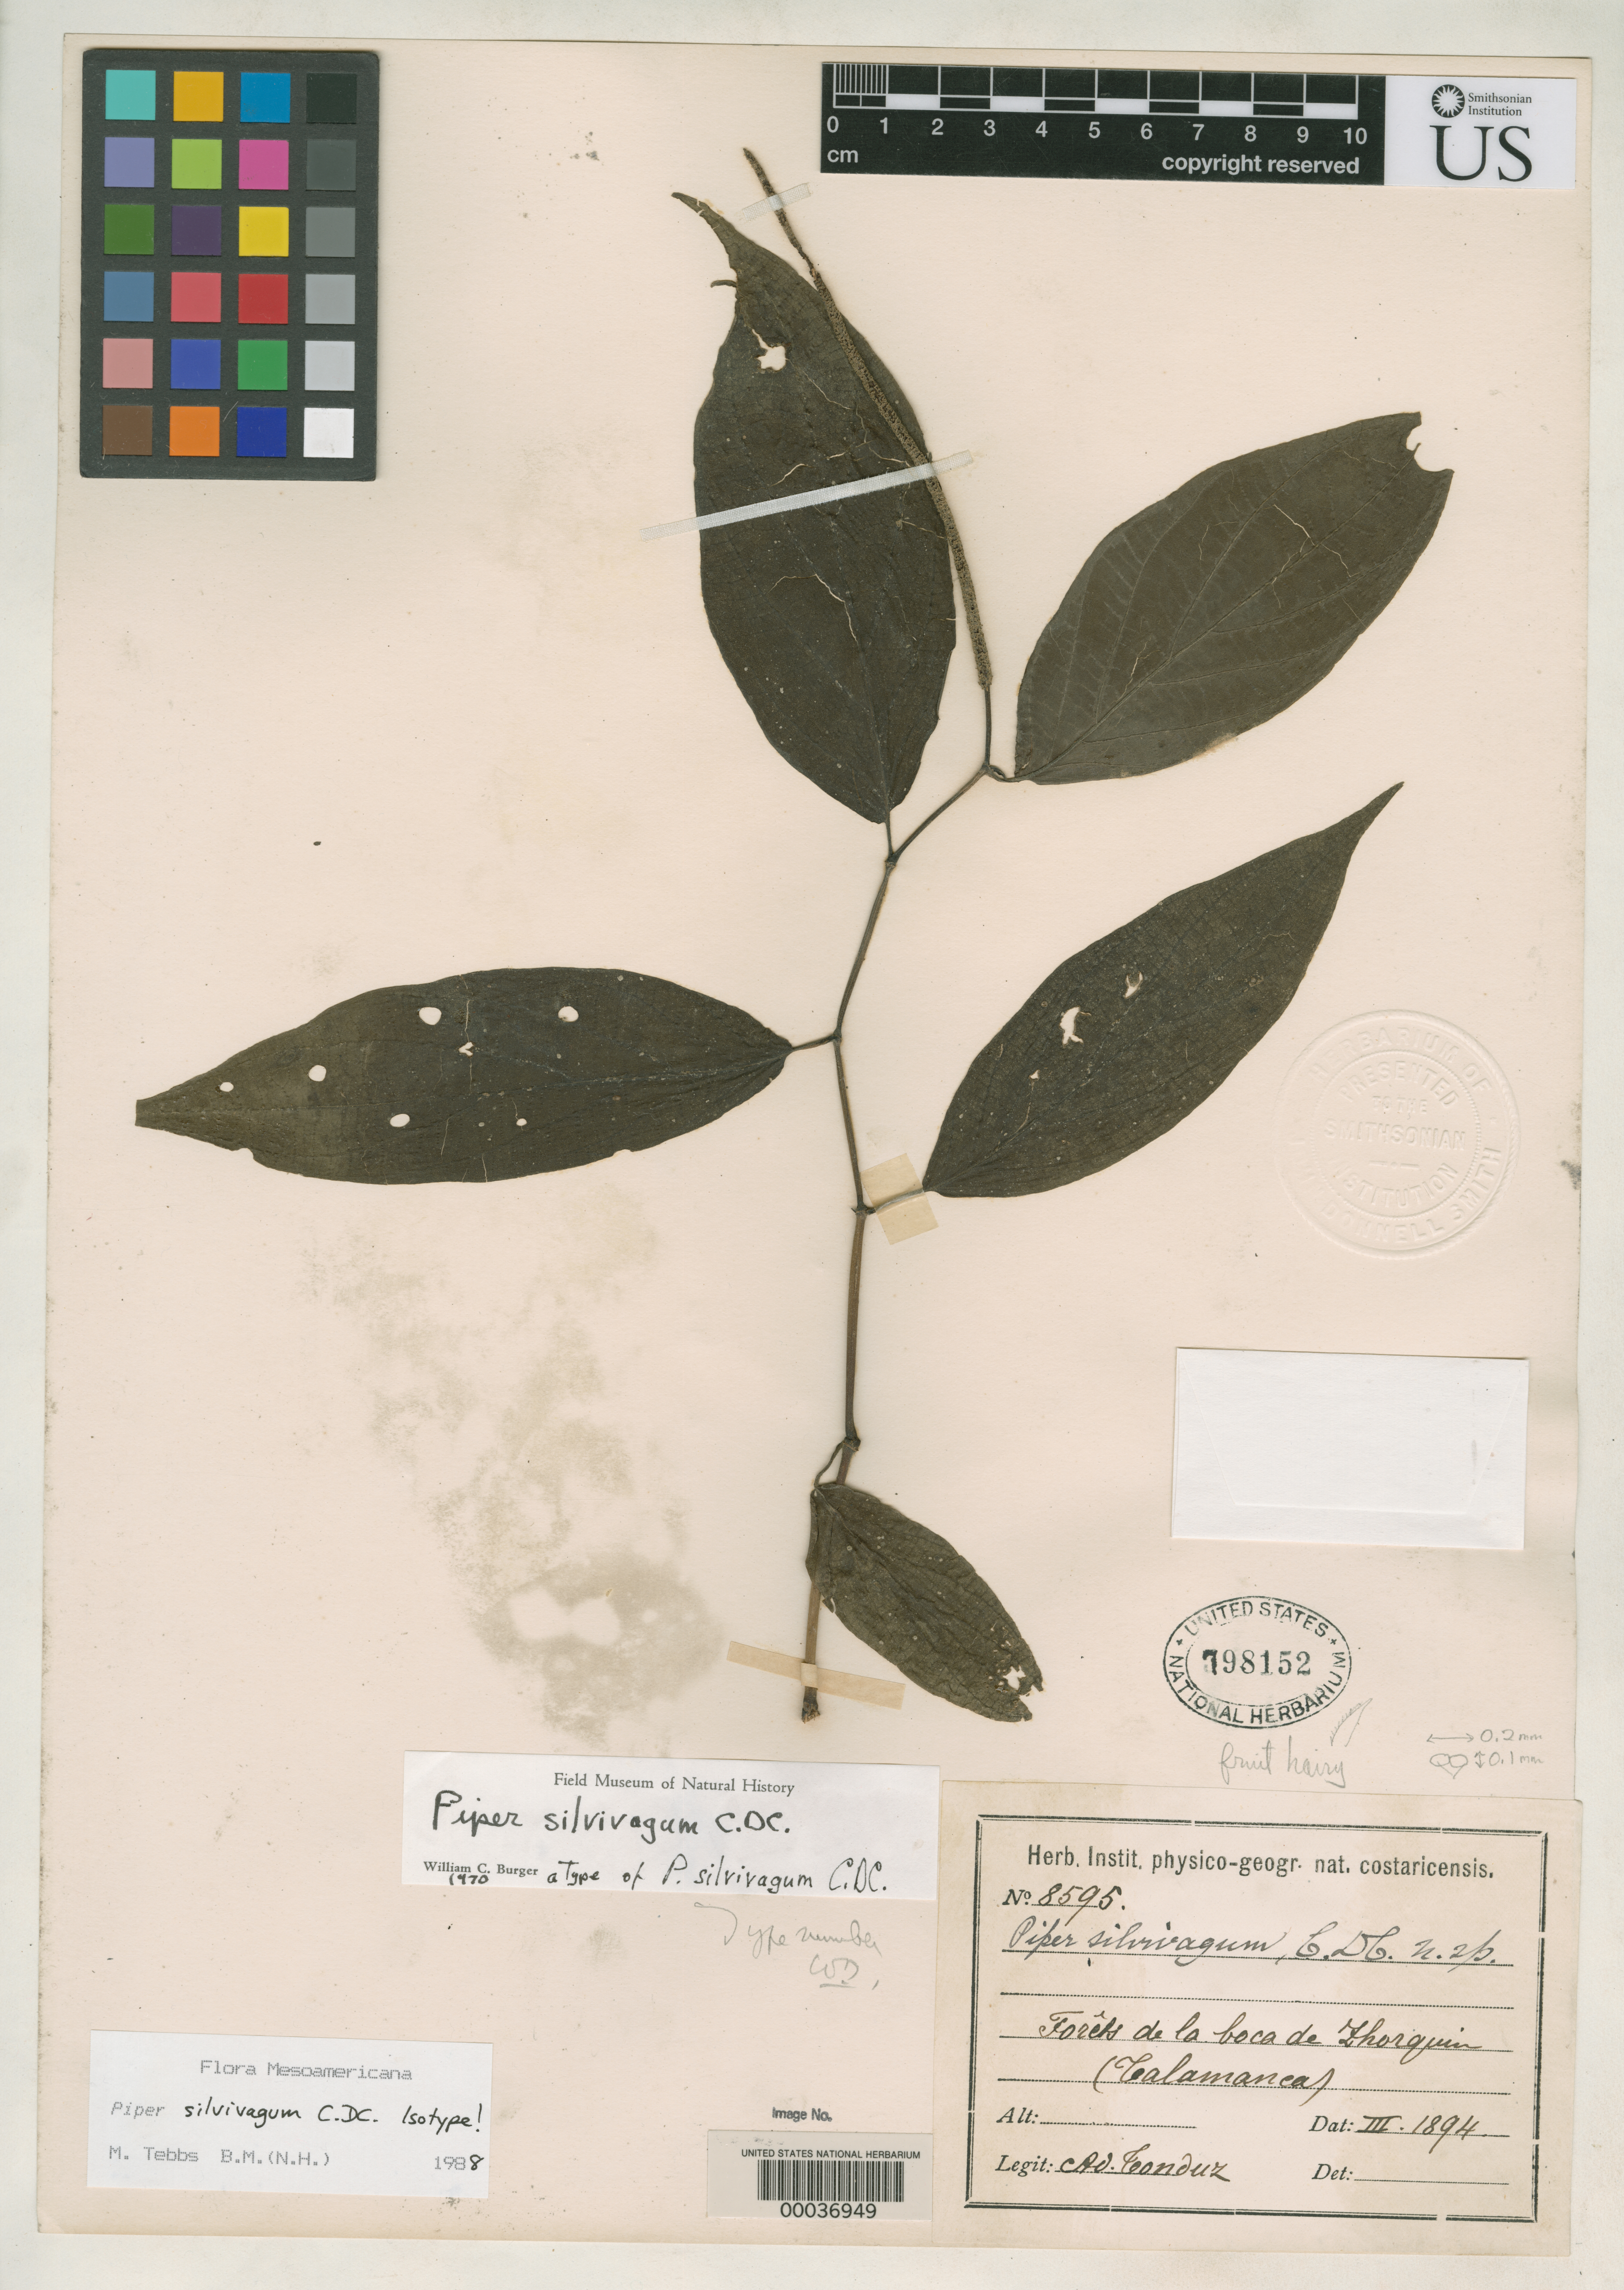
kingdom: Plantae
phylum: Tracheophyta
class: Magnoliopsida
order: Piperales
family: Piperaceae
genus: Piper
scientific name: Piper silvivagum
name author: C. DC. in Pittier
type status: Isosyntype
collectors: A. Tonduz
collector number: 8595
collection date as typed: Mar 1894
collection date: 1894-03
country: Costa Rica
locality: Rio Zhorquin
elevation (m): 50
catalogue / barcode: US 798152